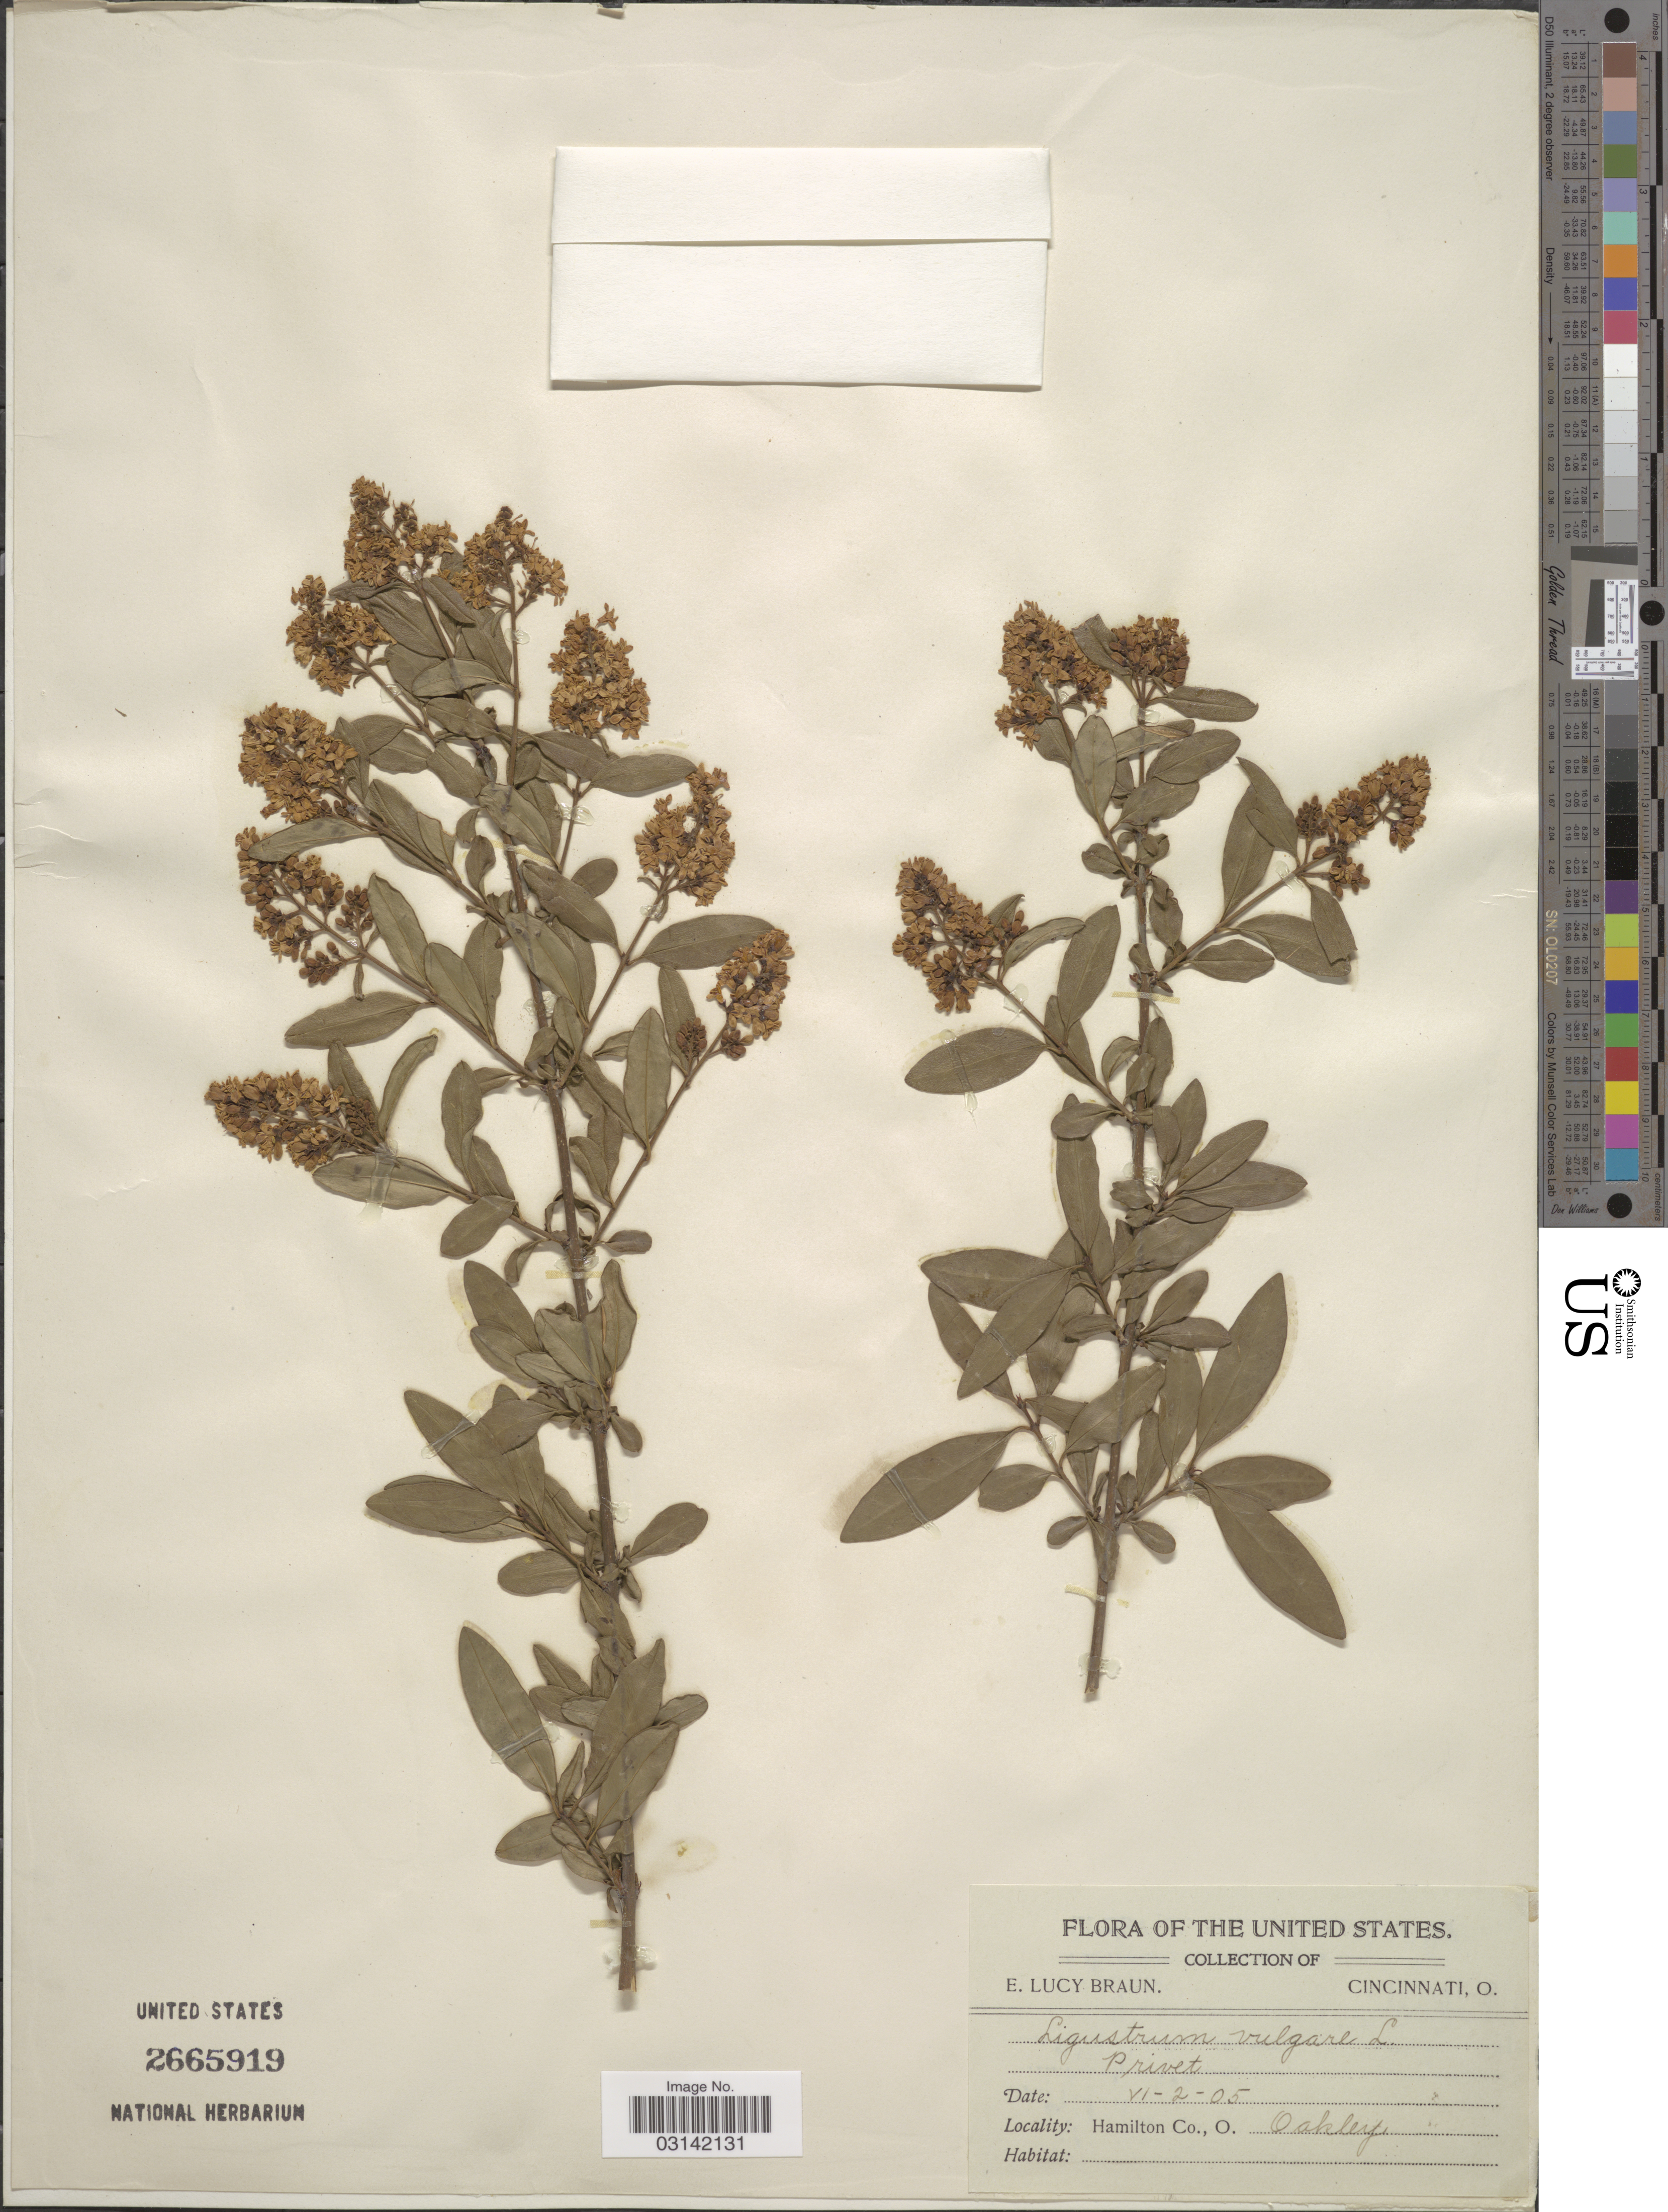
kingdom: Plantae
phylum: Tracheophyta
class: Magnoliopsida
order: Lamiales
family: Oleaceae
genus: Ligustrum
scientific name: Ligustrum vulgare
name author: L.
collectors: E. Braun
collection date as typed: Transcribed d/m/y: 2/6/5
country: United States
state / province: Ohio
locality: Hamilton Co., O. Oakley.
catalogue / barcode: US 2665919